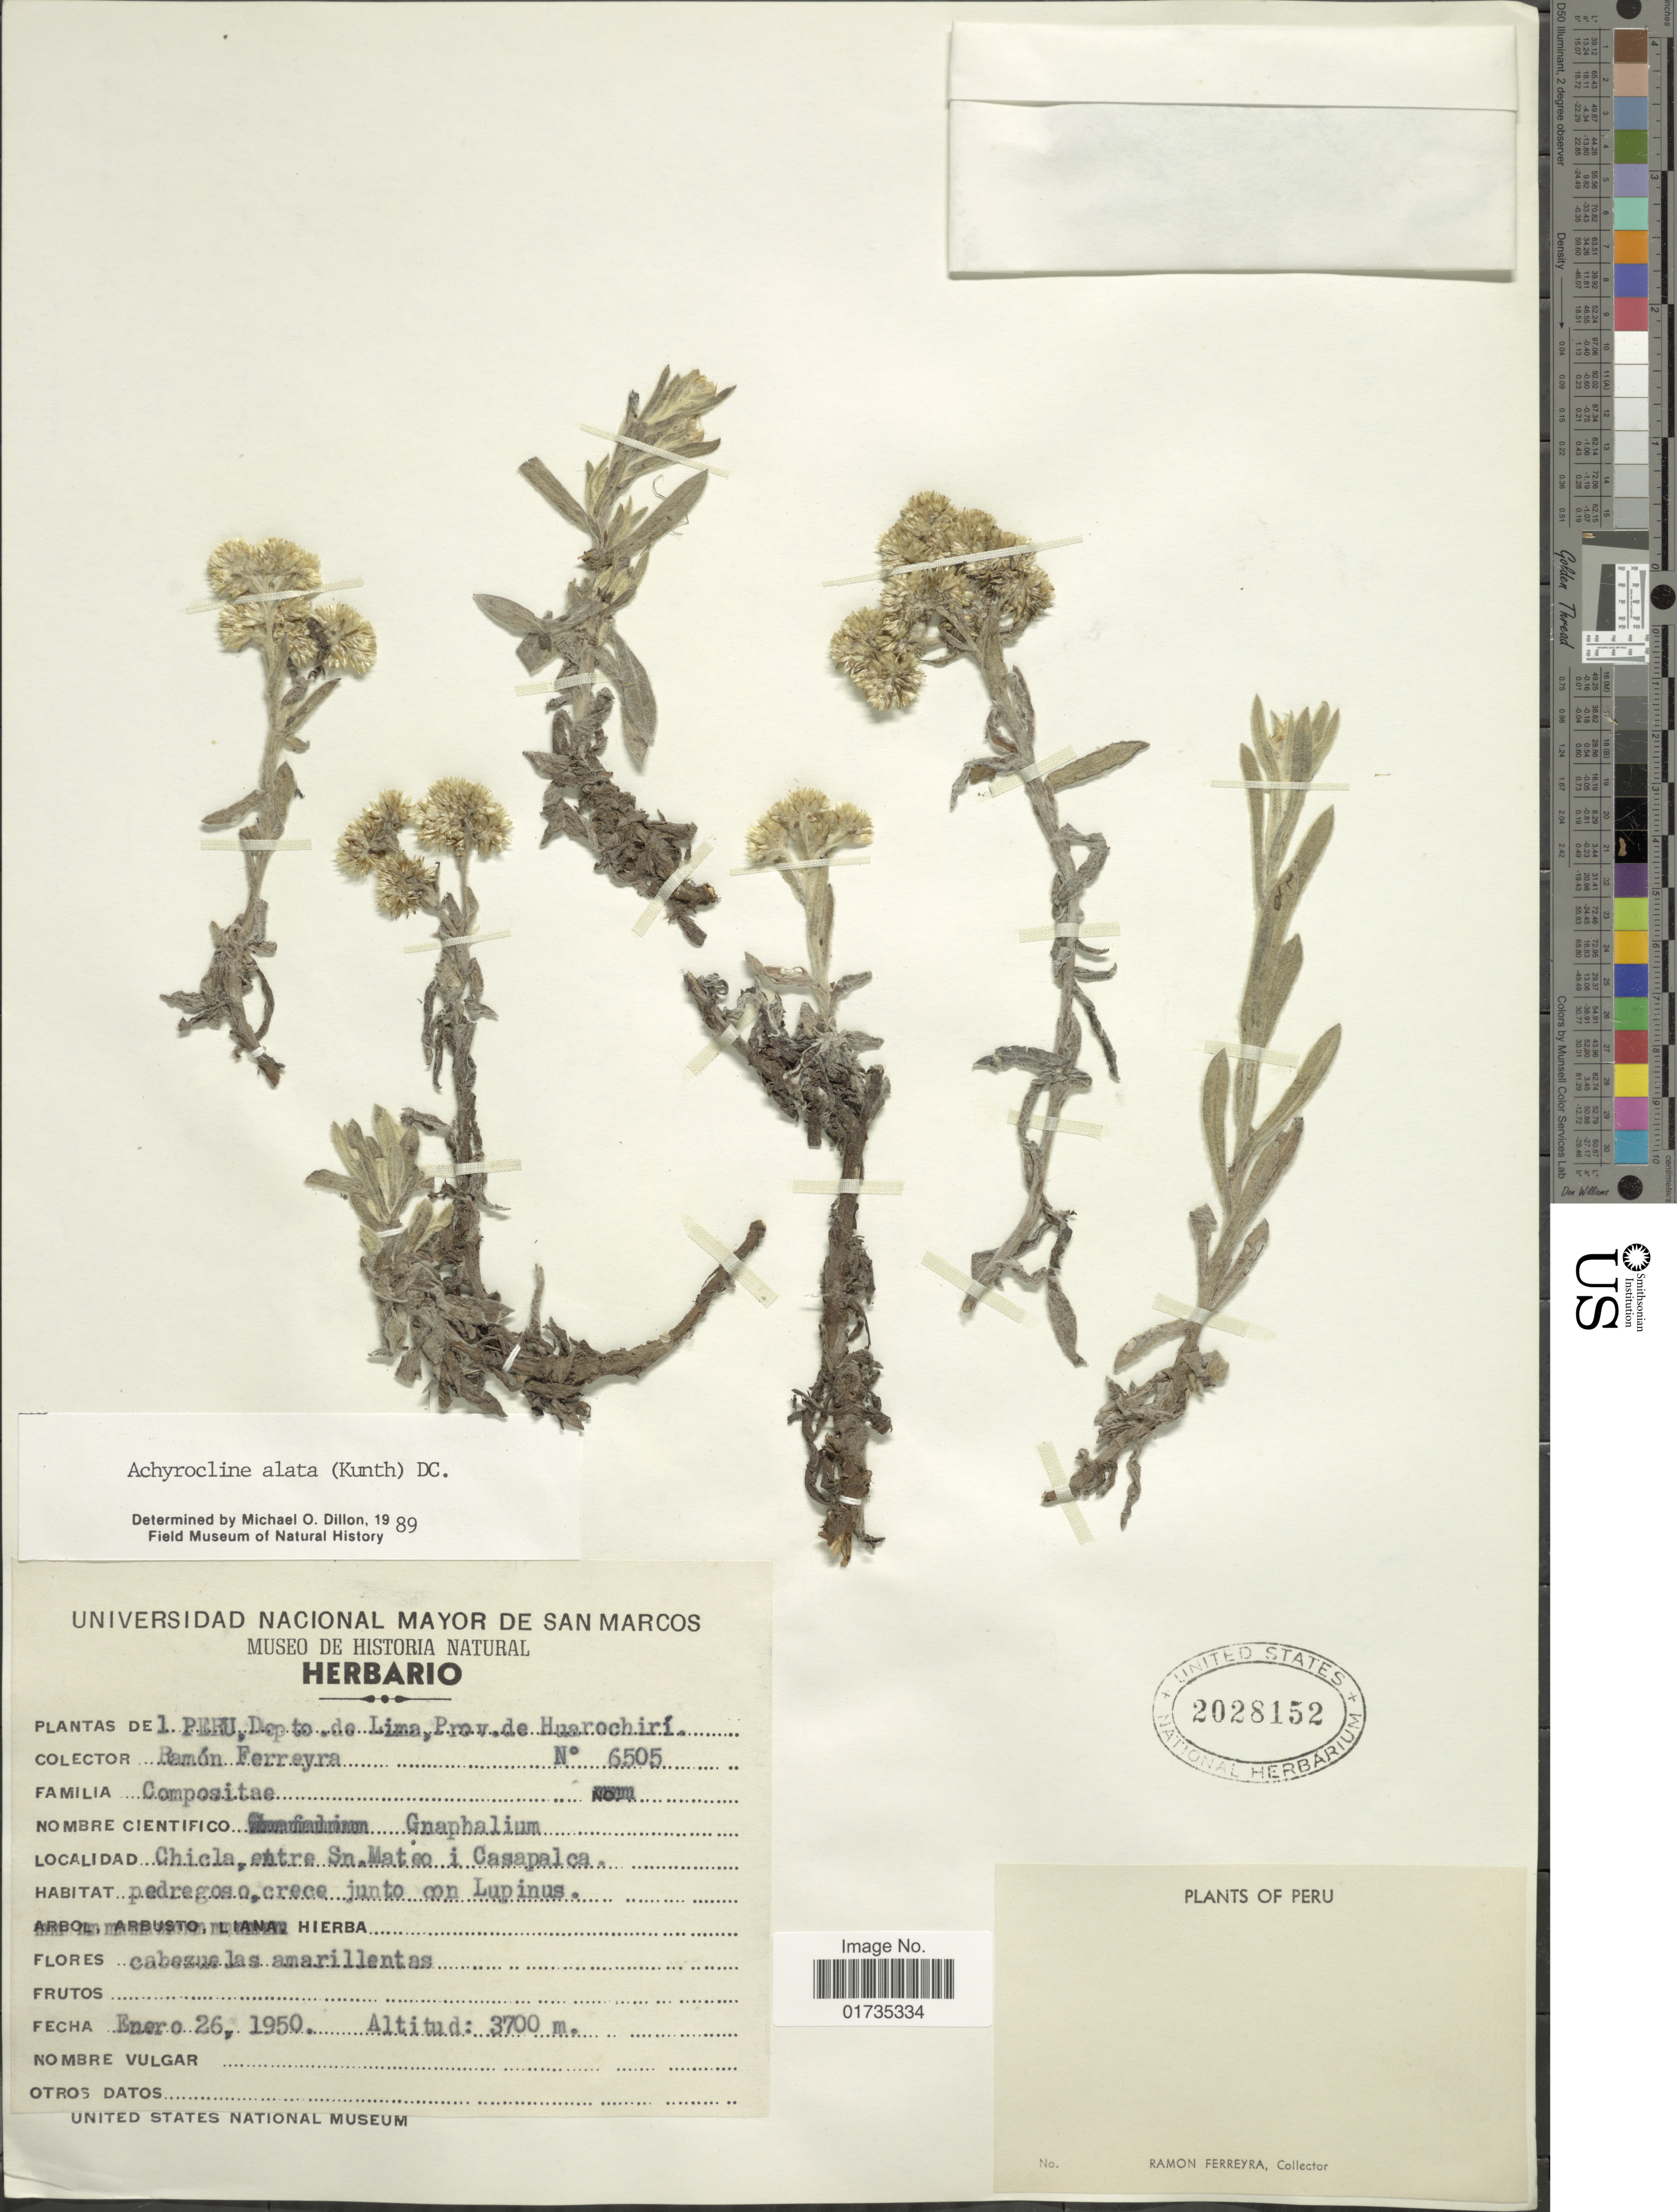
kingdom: Plantae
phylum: Tracheophyta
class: Magnoliopsida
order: Asterales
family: Asteraceae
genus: Achyrocline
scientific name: Achyrocline alata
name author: (Kunth) DC.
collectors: R. A. Ferreyra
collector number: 6505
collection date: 1950-01-26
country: Peru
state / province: Lima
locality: Peru. Depto. de Lima, Prov. de Huarochiri. Chicla, entre Sn. Mateo i Casapalca.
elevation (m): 3700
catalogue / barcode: US 2028152